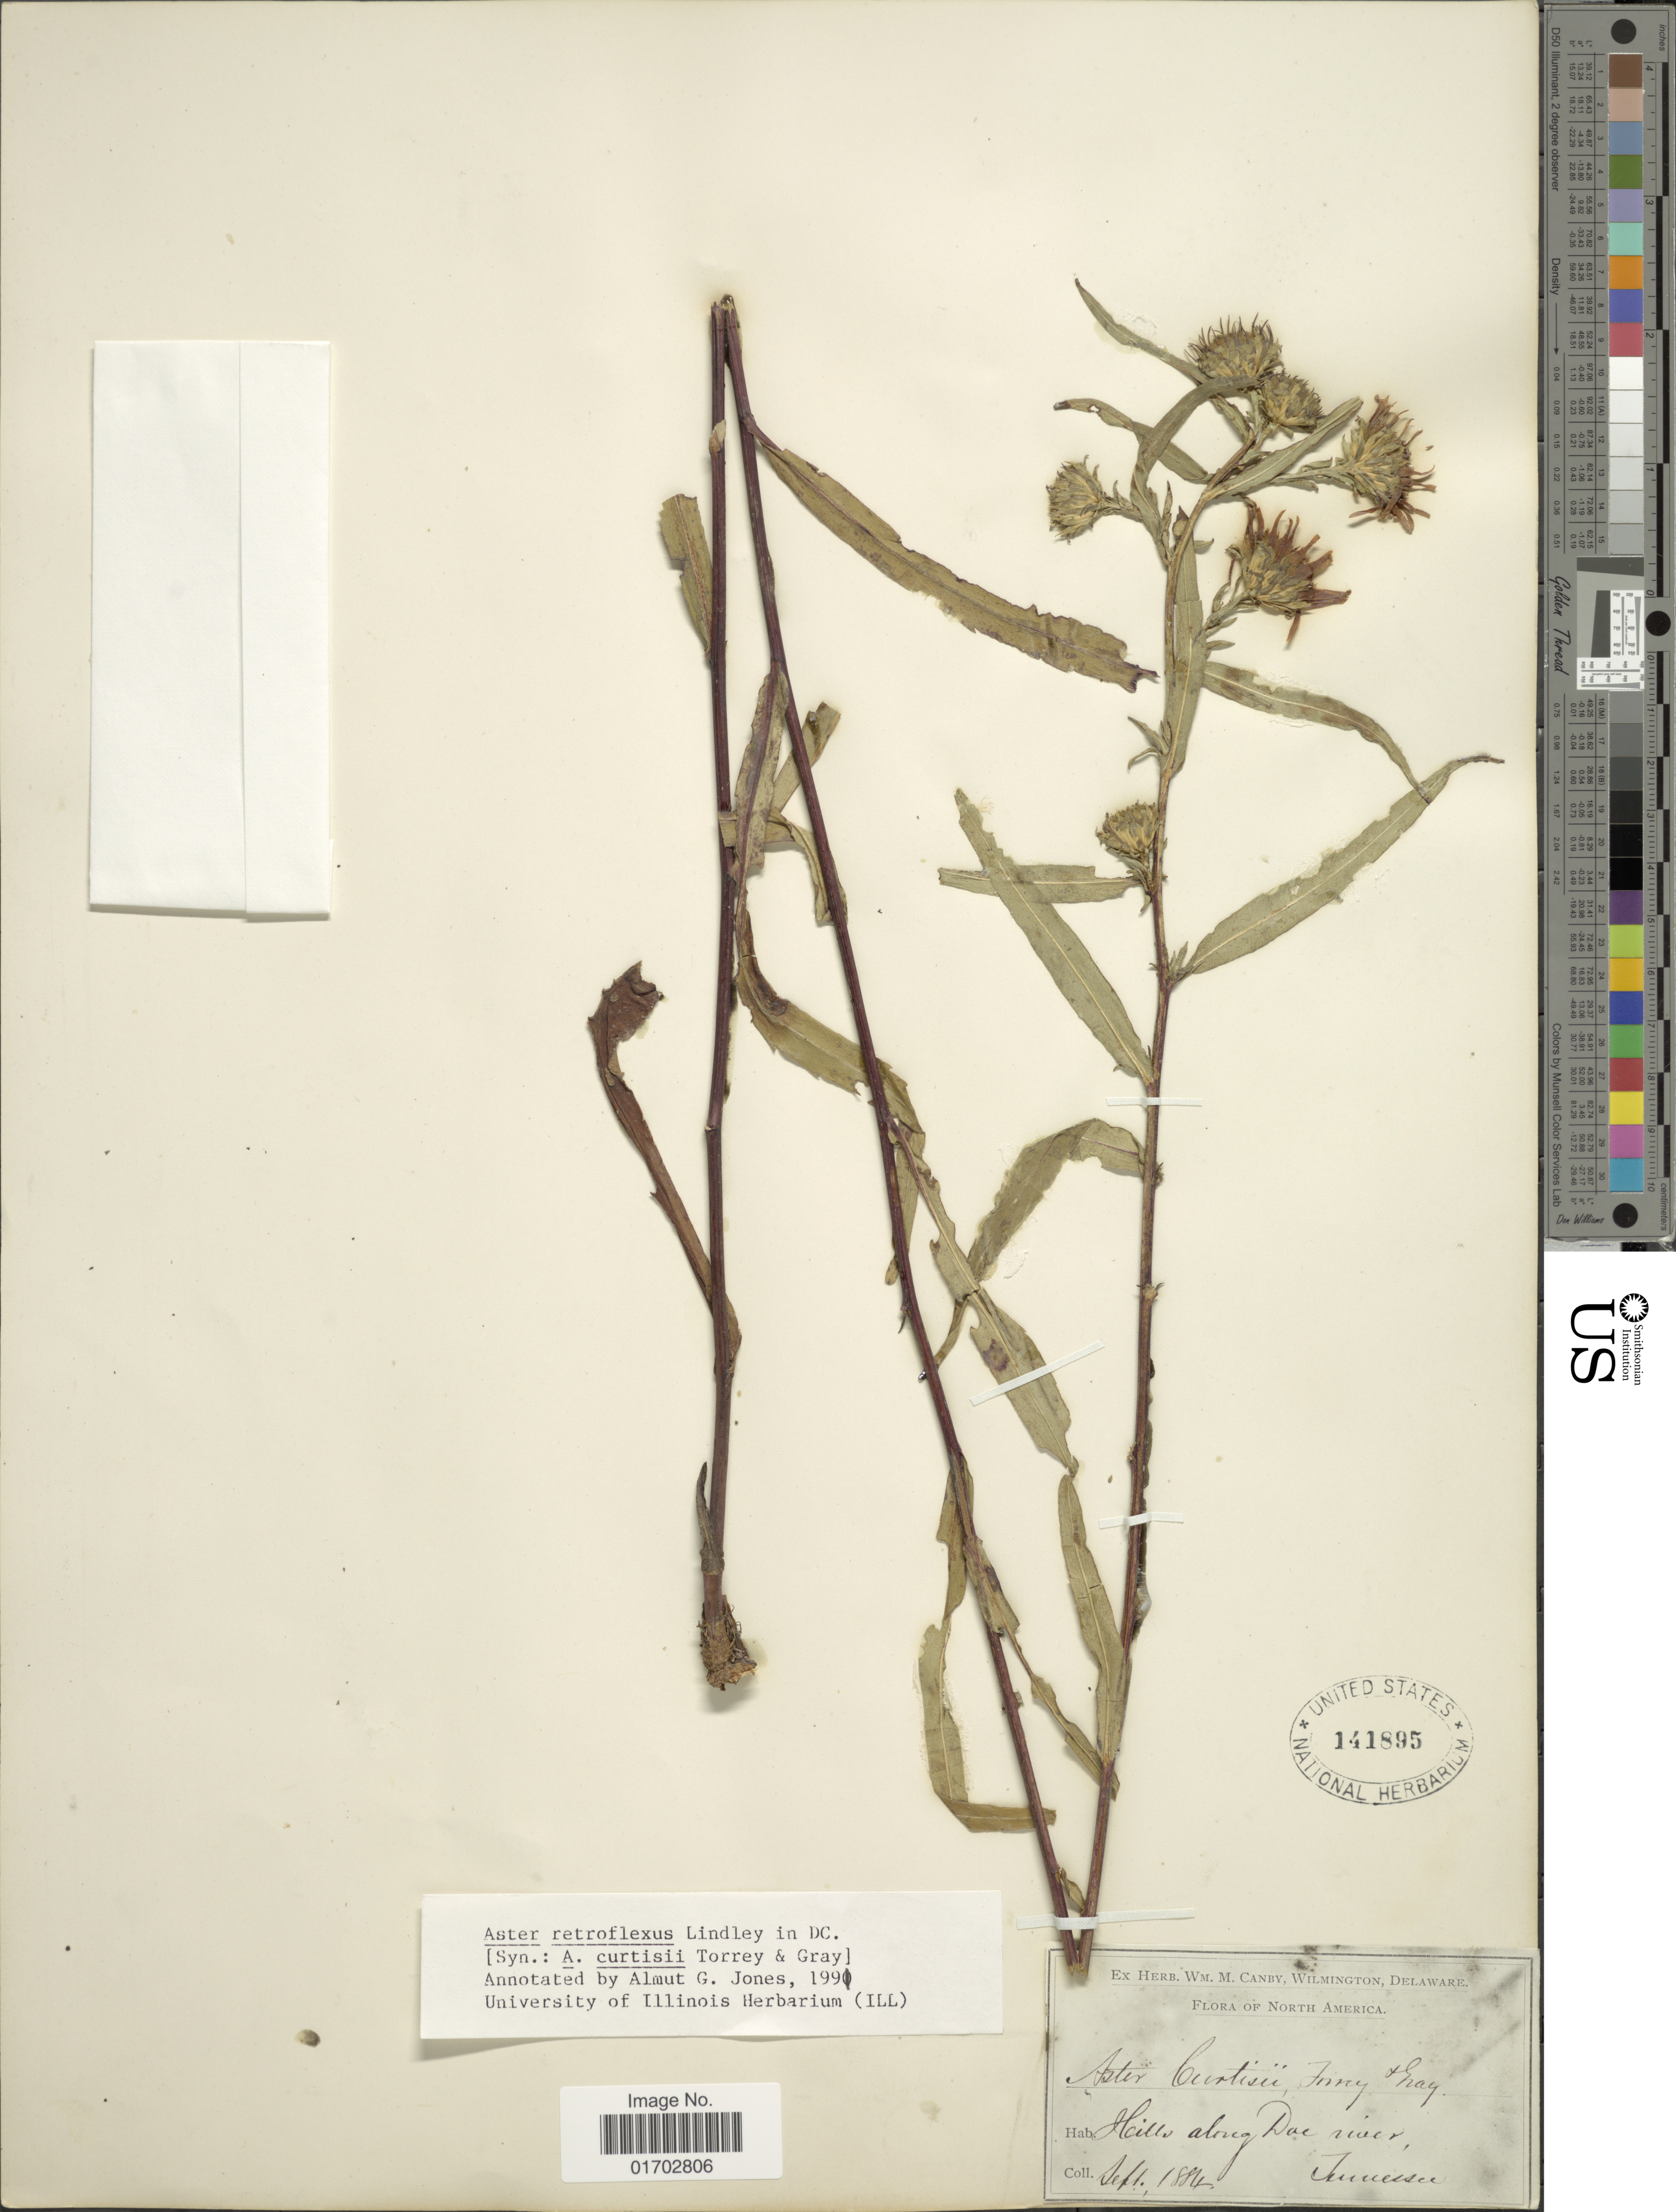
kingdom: Plantae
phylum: Tracheophyta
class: Magnoliopsida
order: Asterales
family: Asteraceae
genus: Symphyotrichum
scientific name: Symphyotrichum retroflexum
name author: (Lindl.) G.L. Nesom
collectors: ex herb. W.M. Canby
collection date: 1884-09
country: United States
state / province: Tennessee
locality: Haitts, along Doe River.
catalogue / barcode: US 141895